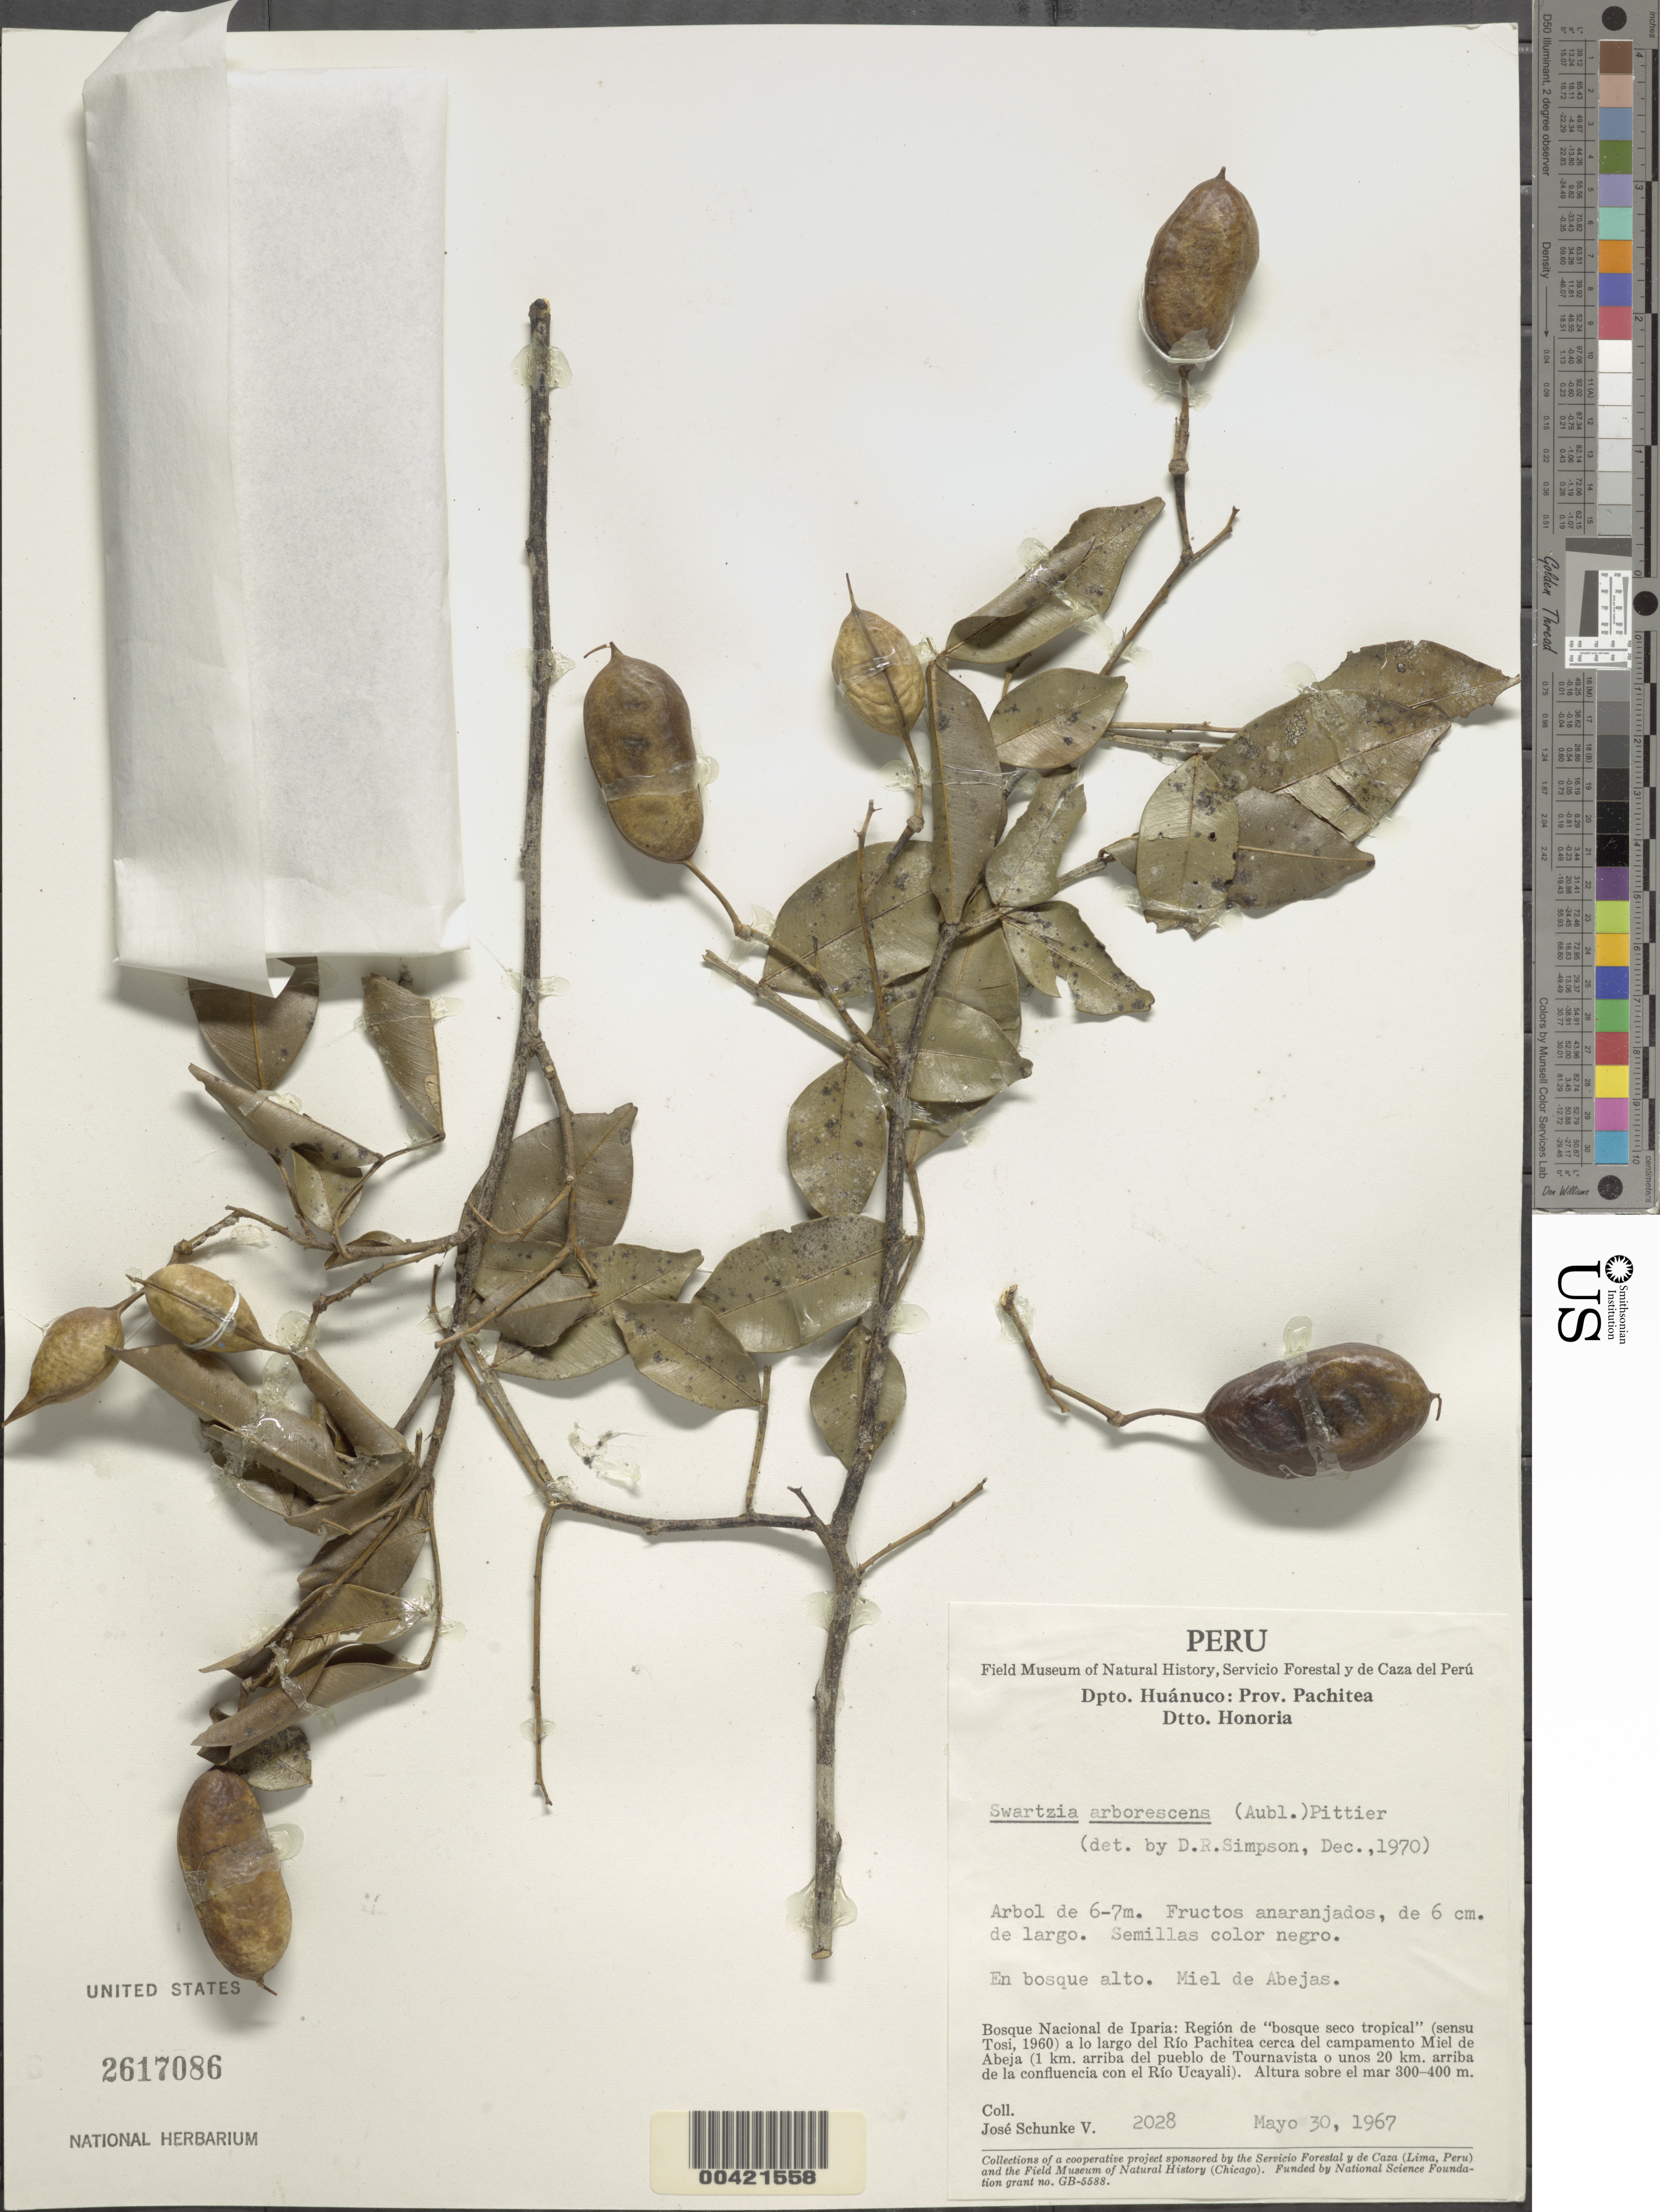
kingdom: Plantae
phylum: Tracheophyta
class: Magnoliopsida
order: Fabales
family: Fabaceae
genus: Swartzia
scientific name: Swartzia simplex var. grandiflora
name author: (Raddi) R.S. Cowan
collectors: J. Schunke Vigo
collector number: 2028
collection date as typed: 30 May 1967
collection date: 1967-05-30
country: Peru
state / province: Huánuco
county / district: Pachitea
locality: Miel de abeja, cerca del campamento; bosque nacional de iparia; dtto. honoria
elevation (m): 300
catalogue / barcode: US 2617086